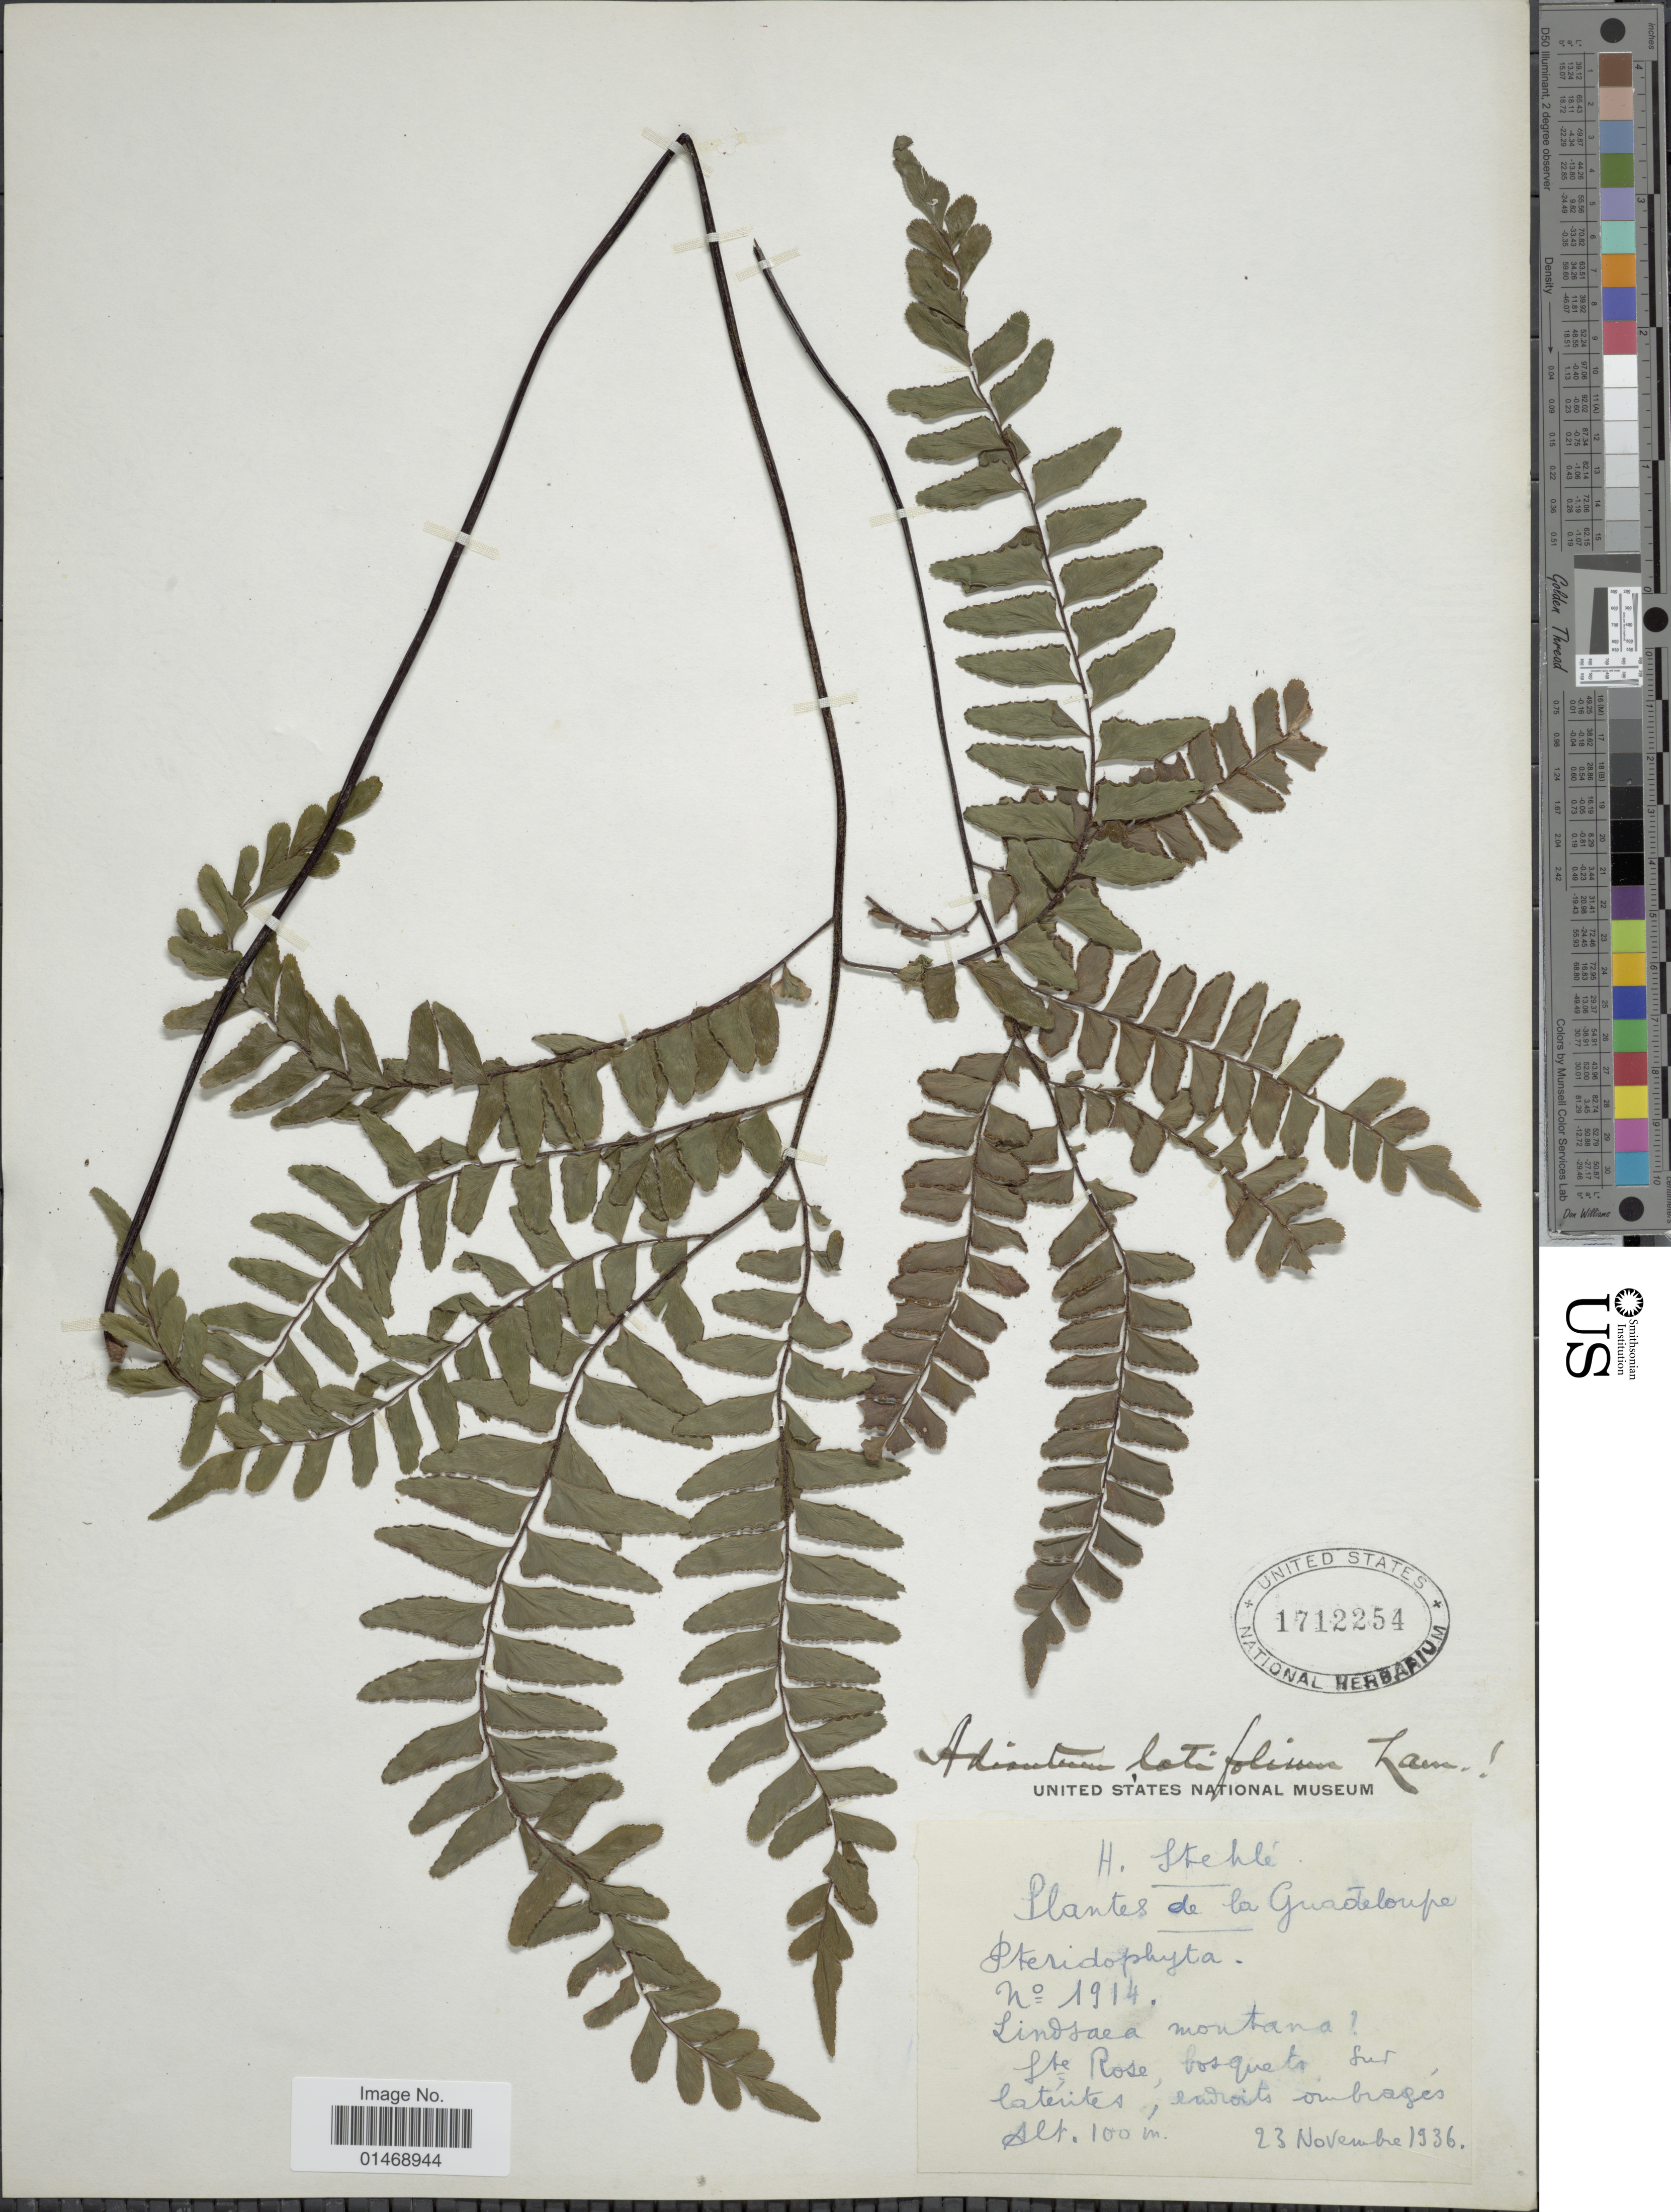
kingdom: Plantae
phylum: Tracheophyta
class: Polypodiopsida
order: Polypodiales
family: Pteridaceae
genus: Adiantum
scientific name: Adiantum latifolium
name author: Lam.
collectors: H. Stehlé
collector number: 1914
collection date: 1936-11-23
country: Guadeloupe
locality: Ste Rosa, bosquets Sur Laterites, endroits ombrages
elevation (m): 100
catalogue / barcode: US 1712254